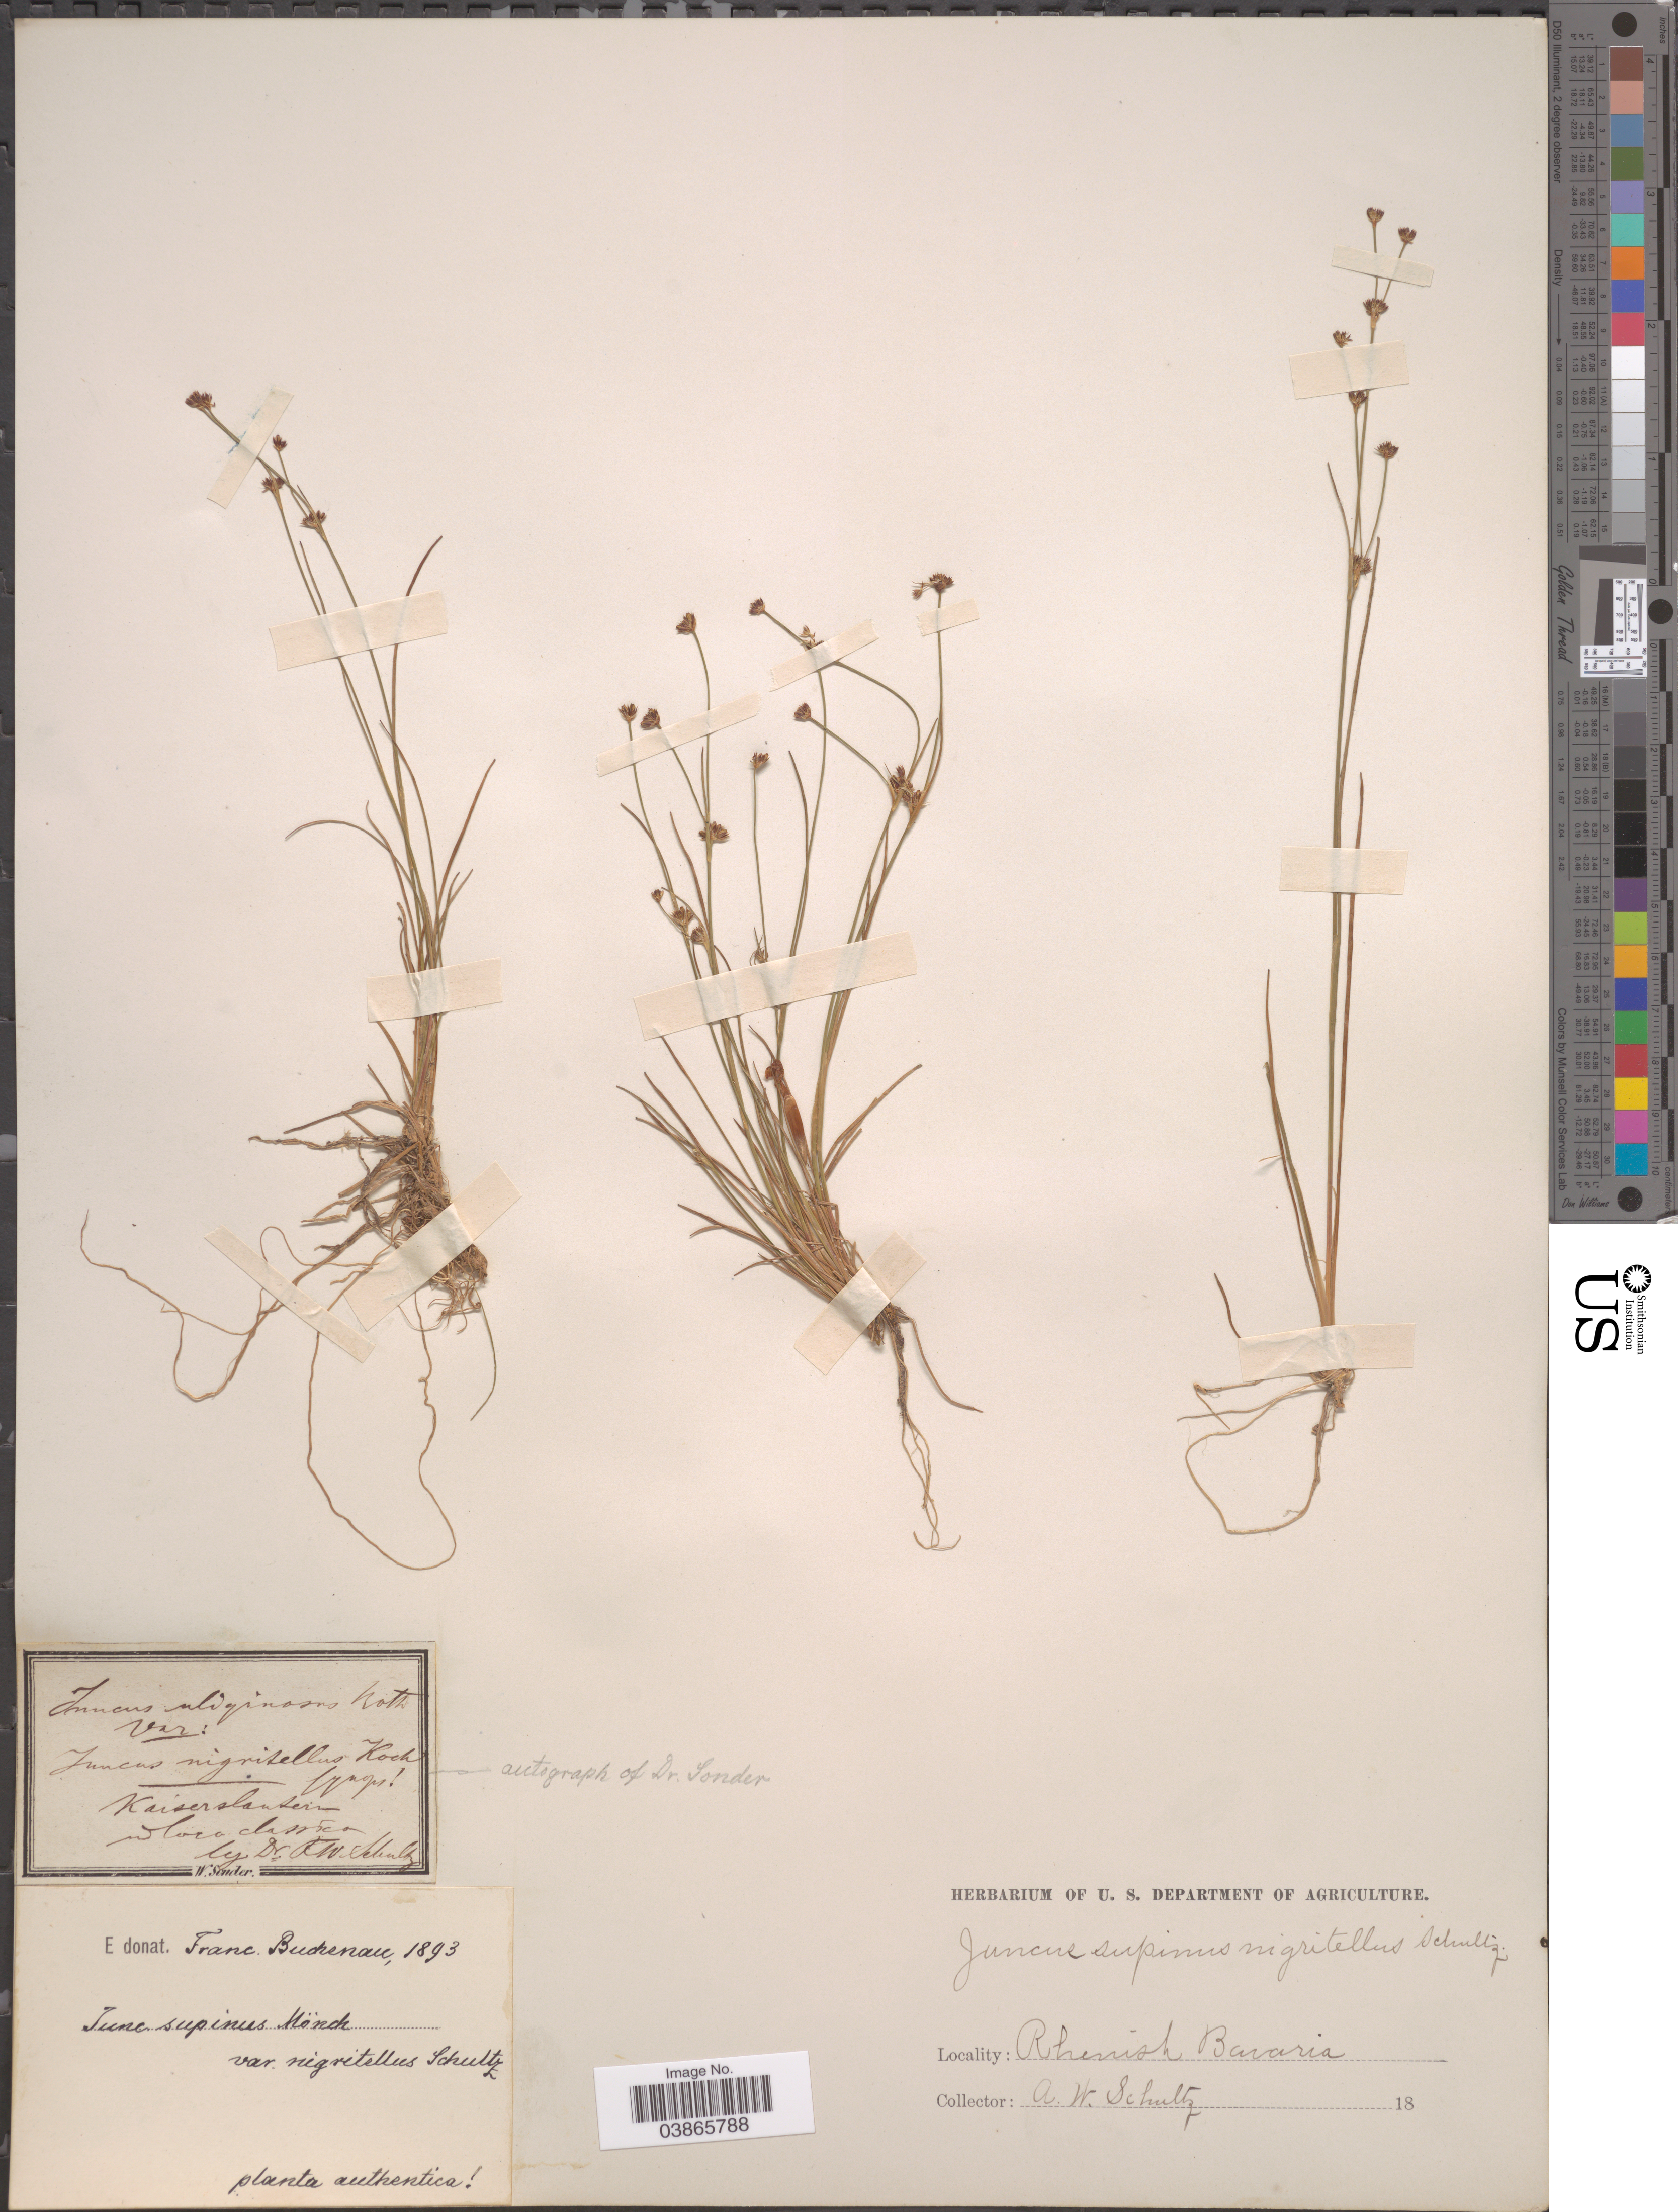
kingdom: Plantae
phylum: Tracheophyta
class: Liliopsida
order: Poales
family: Juncaceae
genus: Juncus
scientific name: Juncus supinus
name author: Moench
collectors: A. Schultz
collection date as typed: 18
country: Germany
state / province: Bayern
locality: Kaiserslautern. Rhenisch Bavaria.